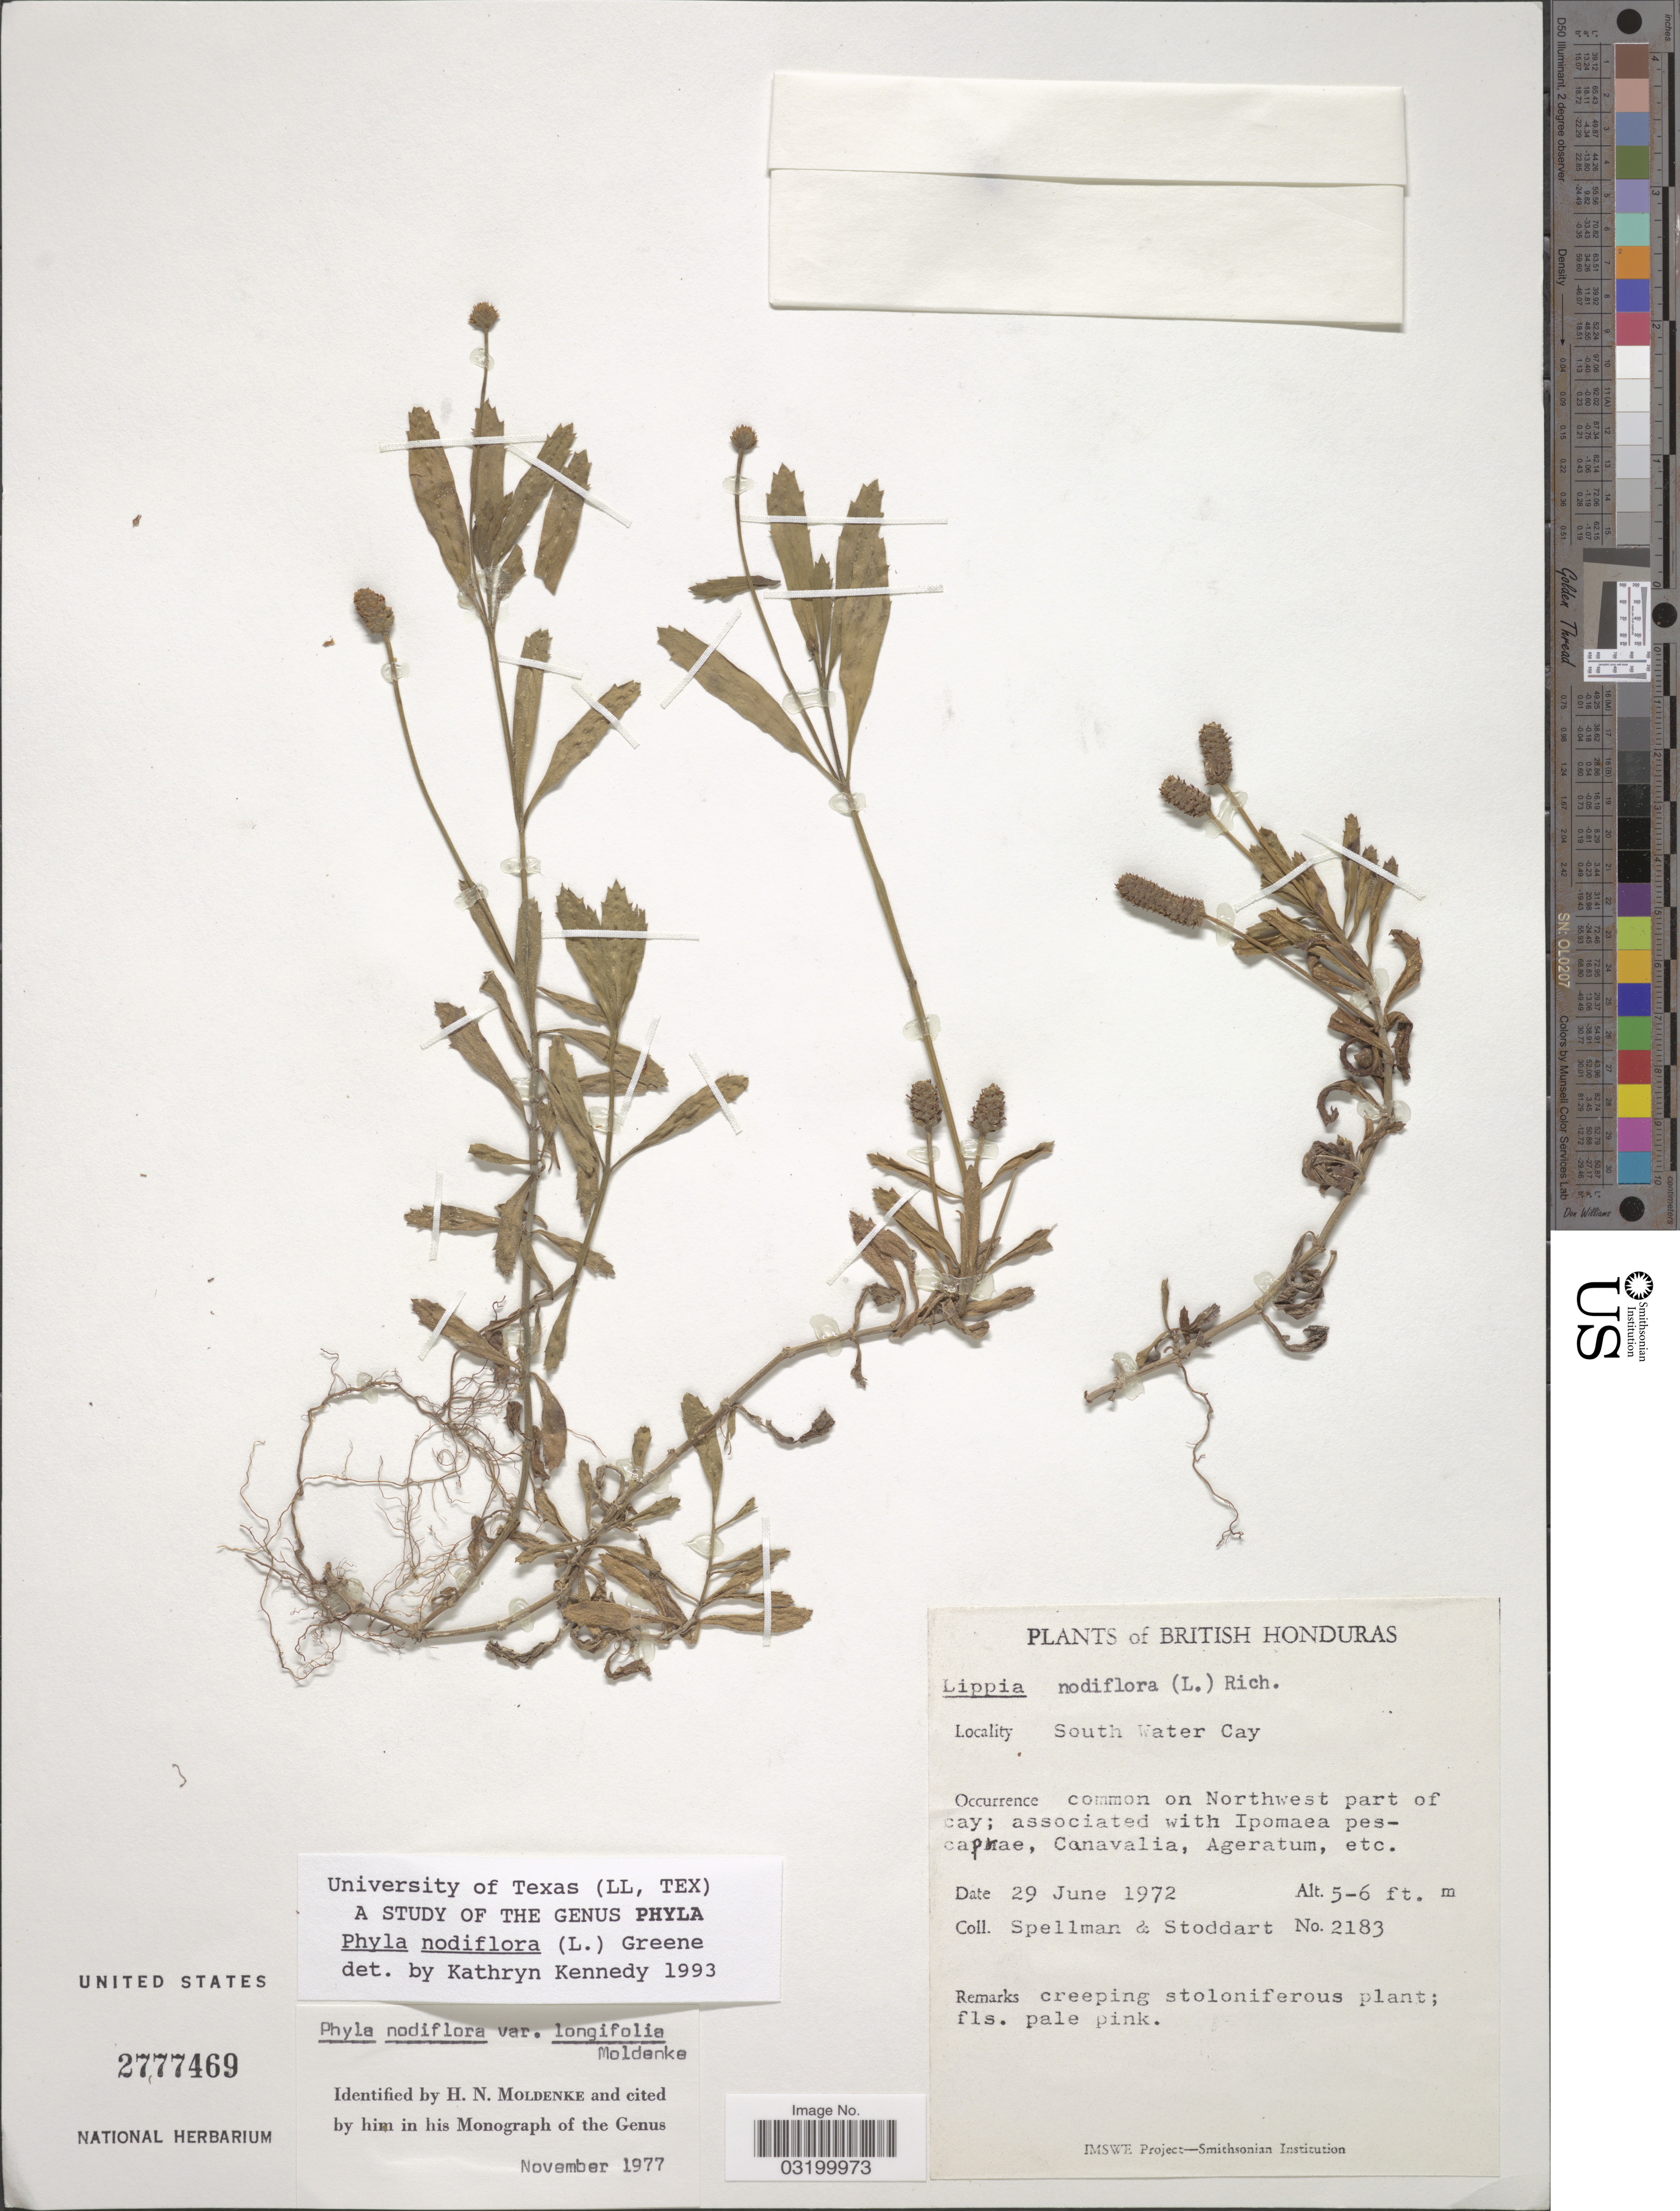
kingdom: Plantae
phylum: Tracheophyta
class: Magnoliopsida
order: Lamiales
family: Verbenaceae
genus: Phyla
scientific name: Phyla nodiflora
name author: (L.) Greene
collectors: Spellman, -- & -. Stoddart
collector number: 2183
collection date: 1972-06-29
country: Belize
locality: British Honduras. South Water Cay.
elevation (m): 2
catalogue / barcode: US 2777469